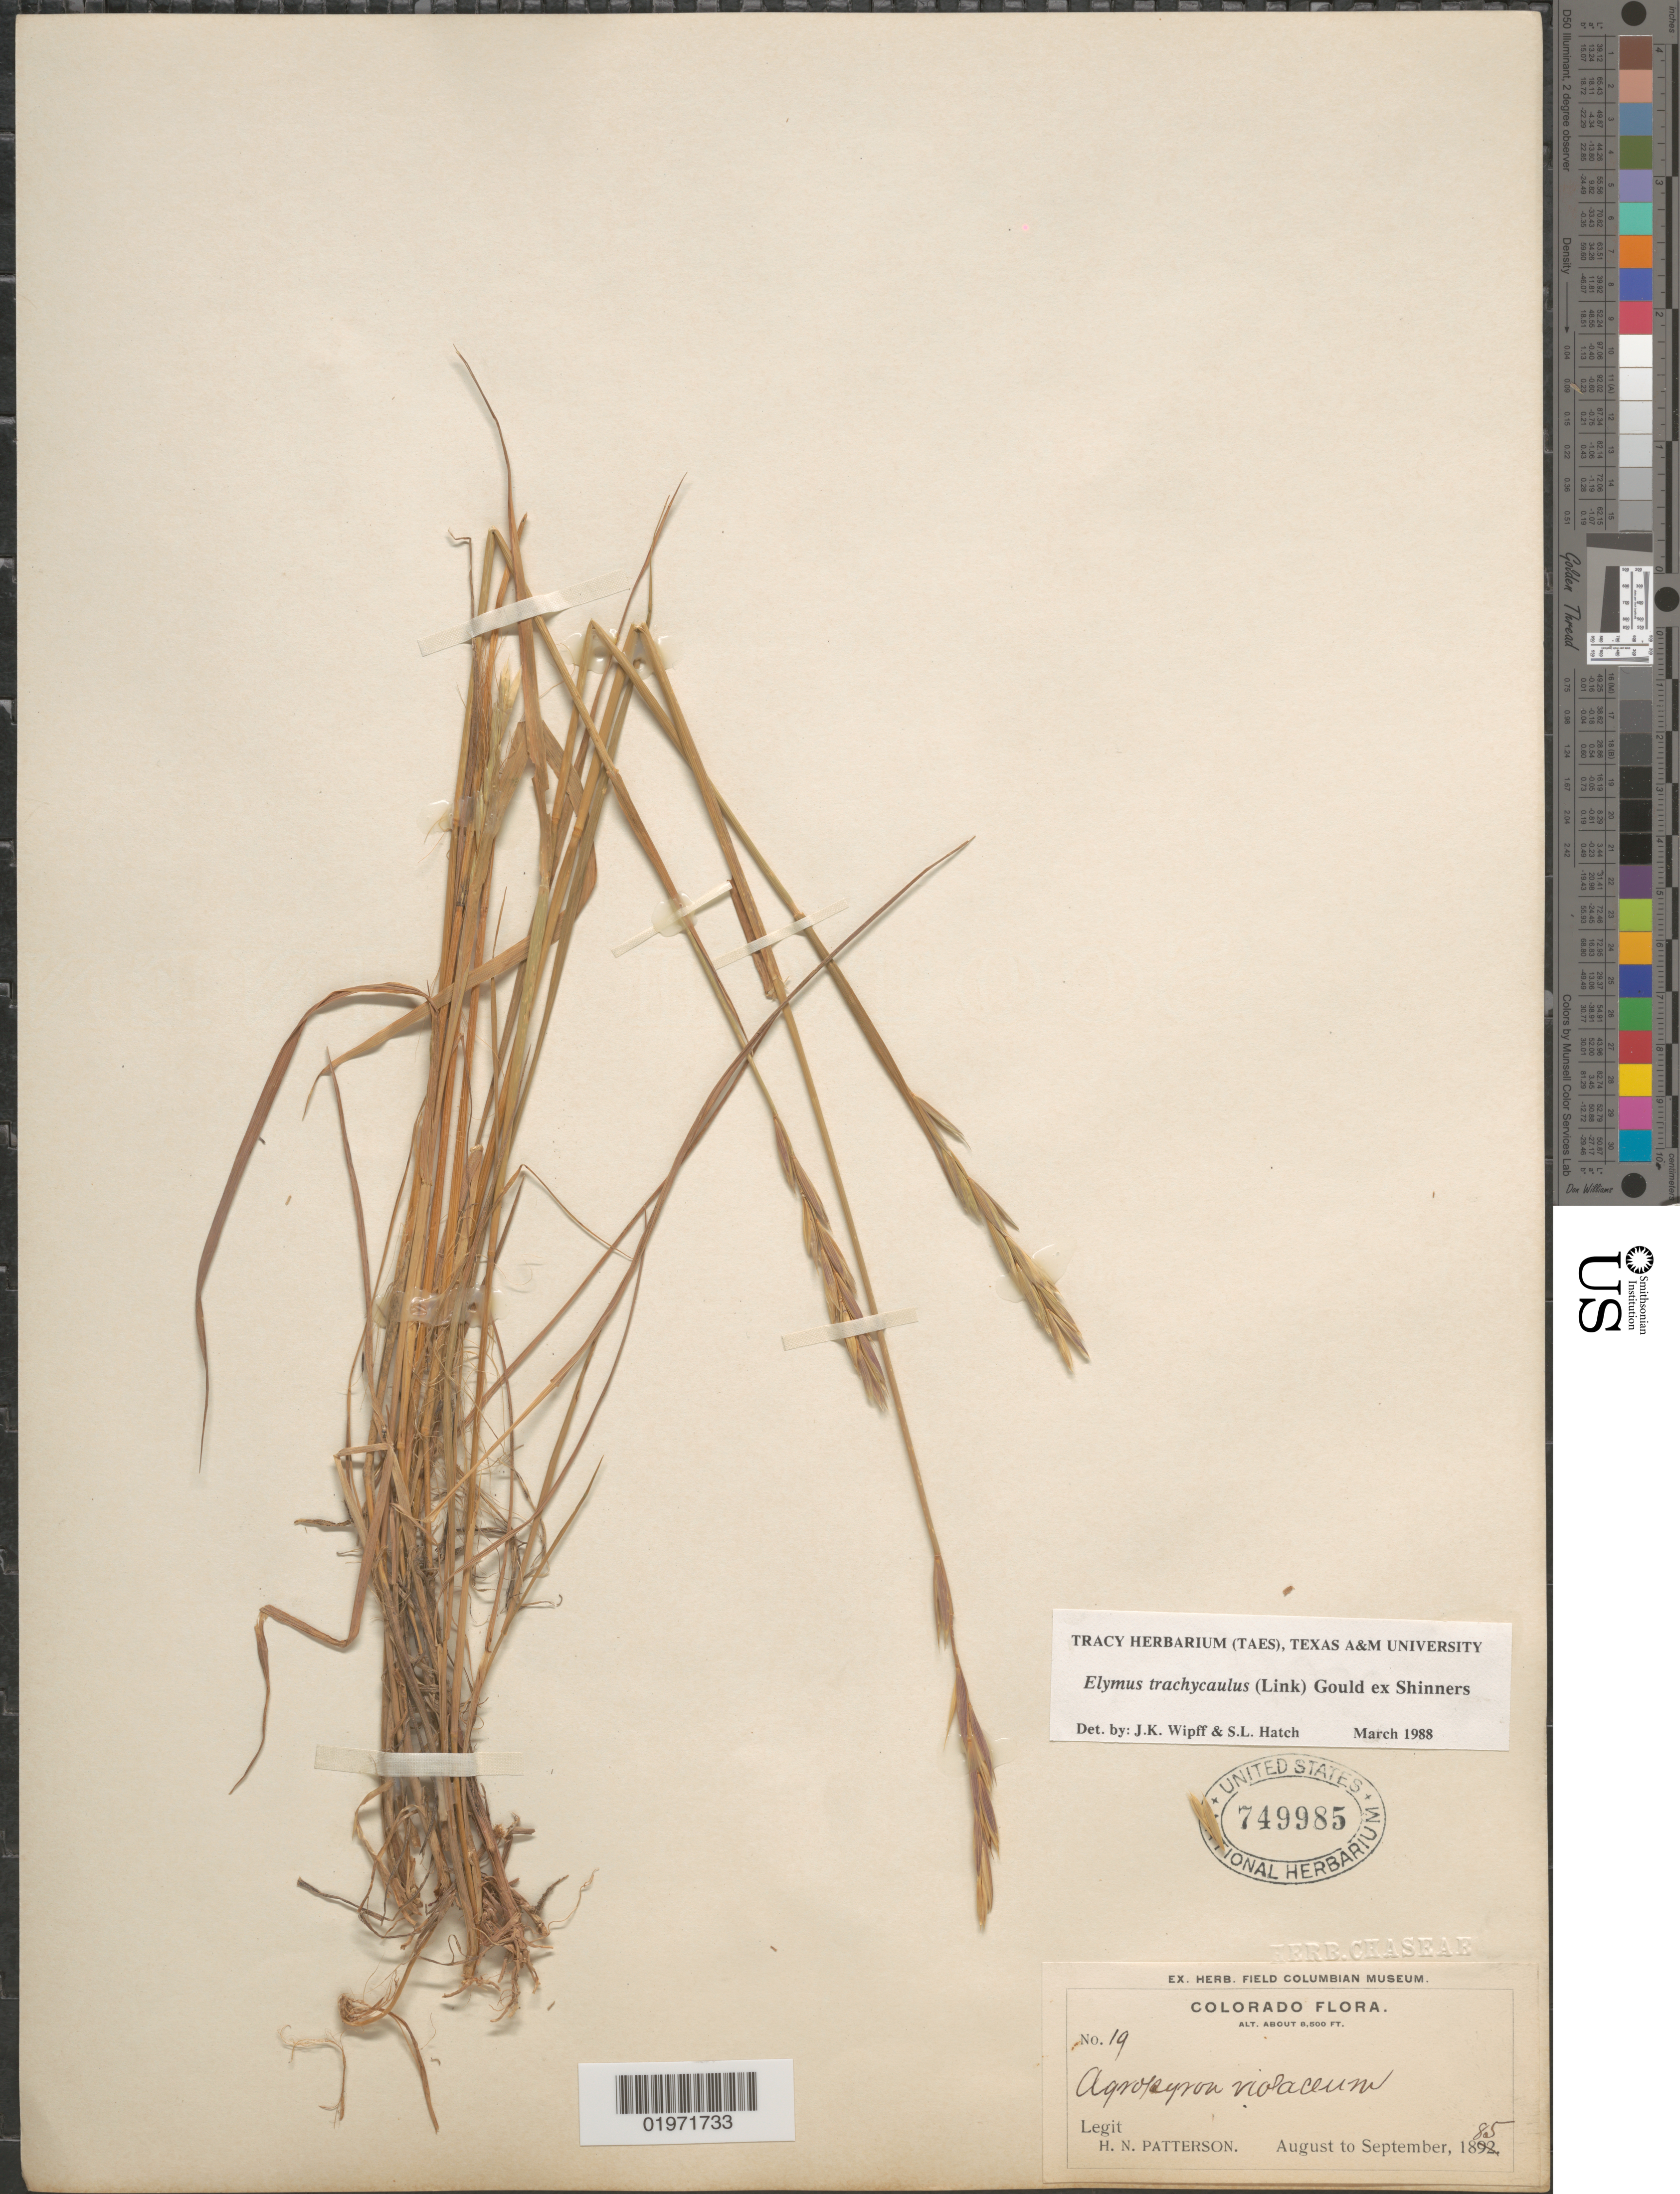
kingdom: Plantae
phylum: Tracheophyta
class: Liliopsida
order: Poales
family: Poaceae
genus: Elymus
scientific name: Elymus trachycaulus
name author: (Link) Gould ex Shinners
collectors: H. N. Patterson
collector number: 19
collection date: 1885-08/1885-09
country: United States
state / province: Colorado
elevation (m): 2591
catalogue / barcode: US 749985